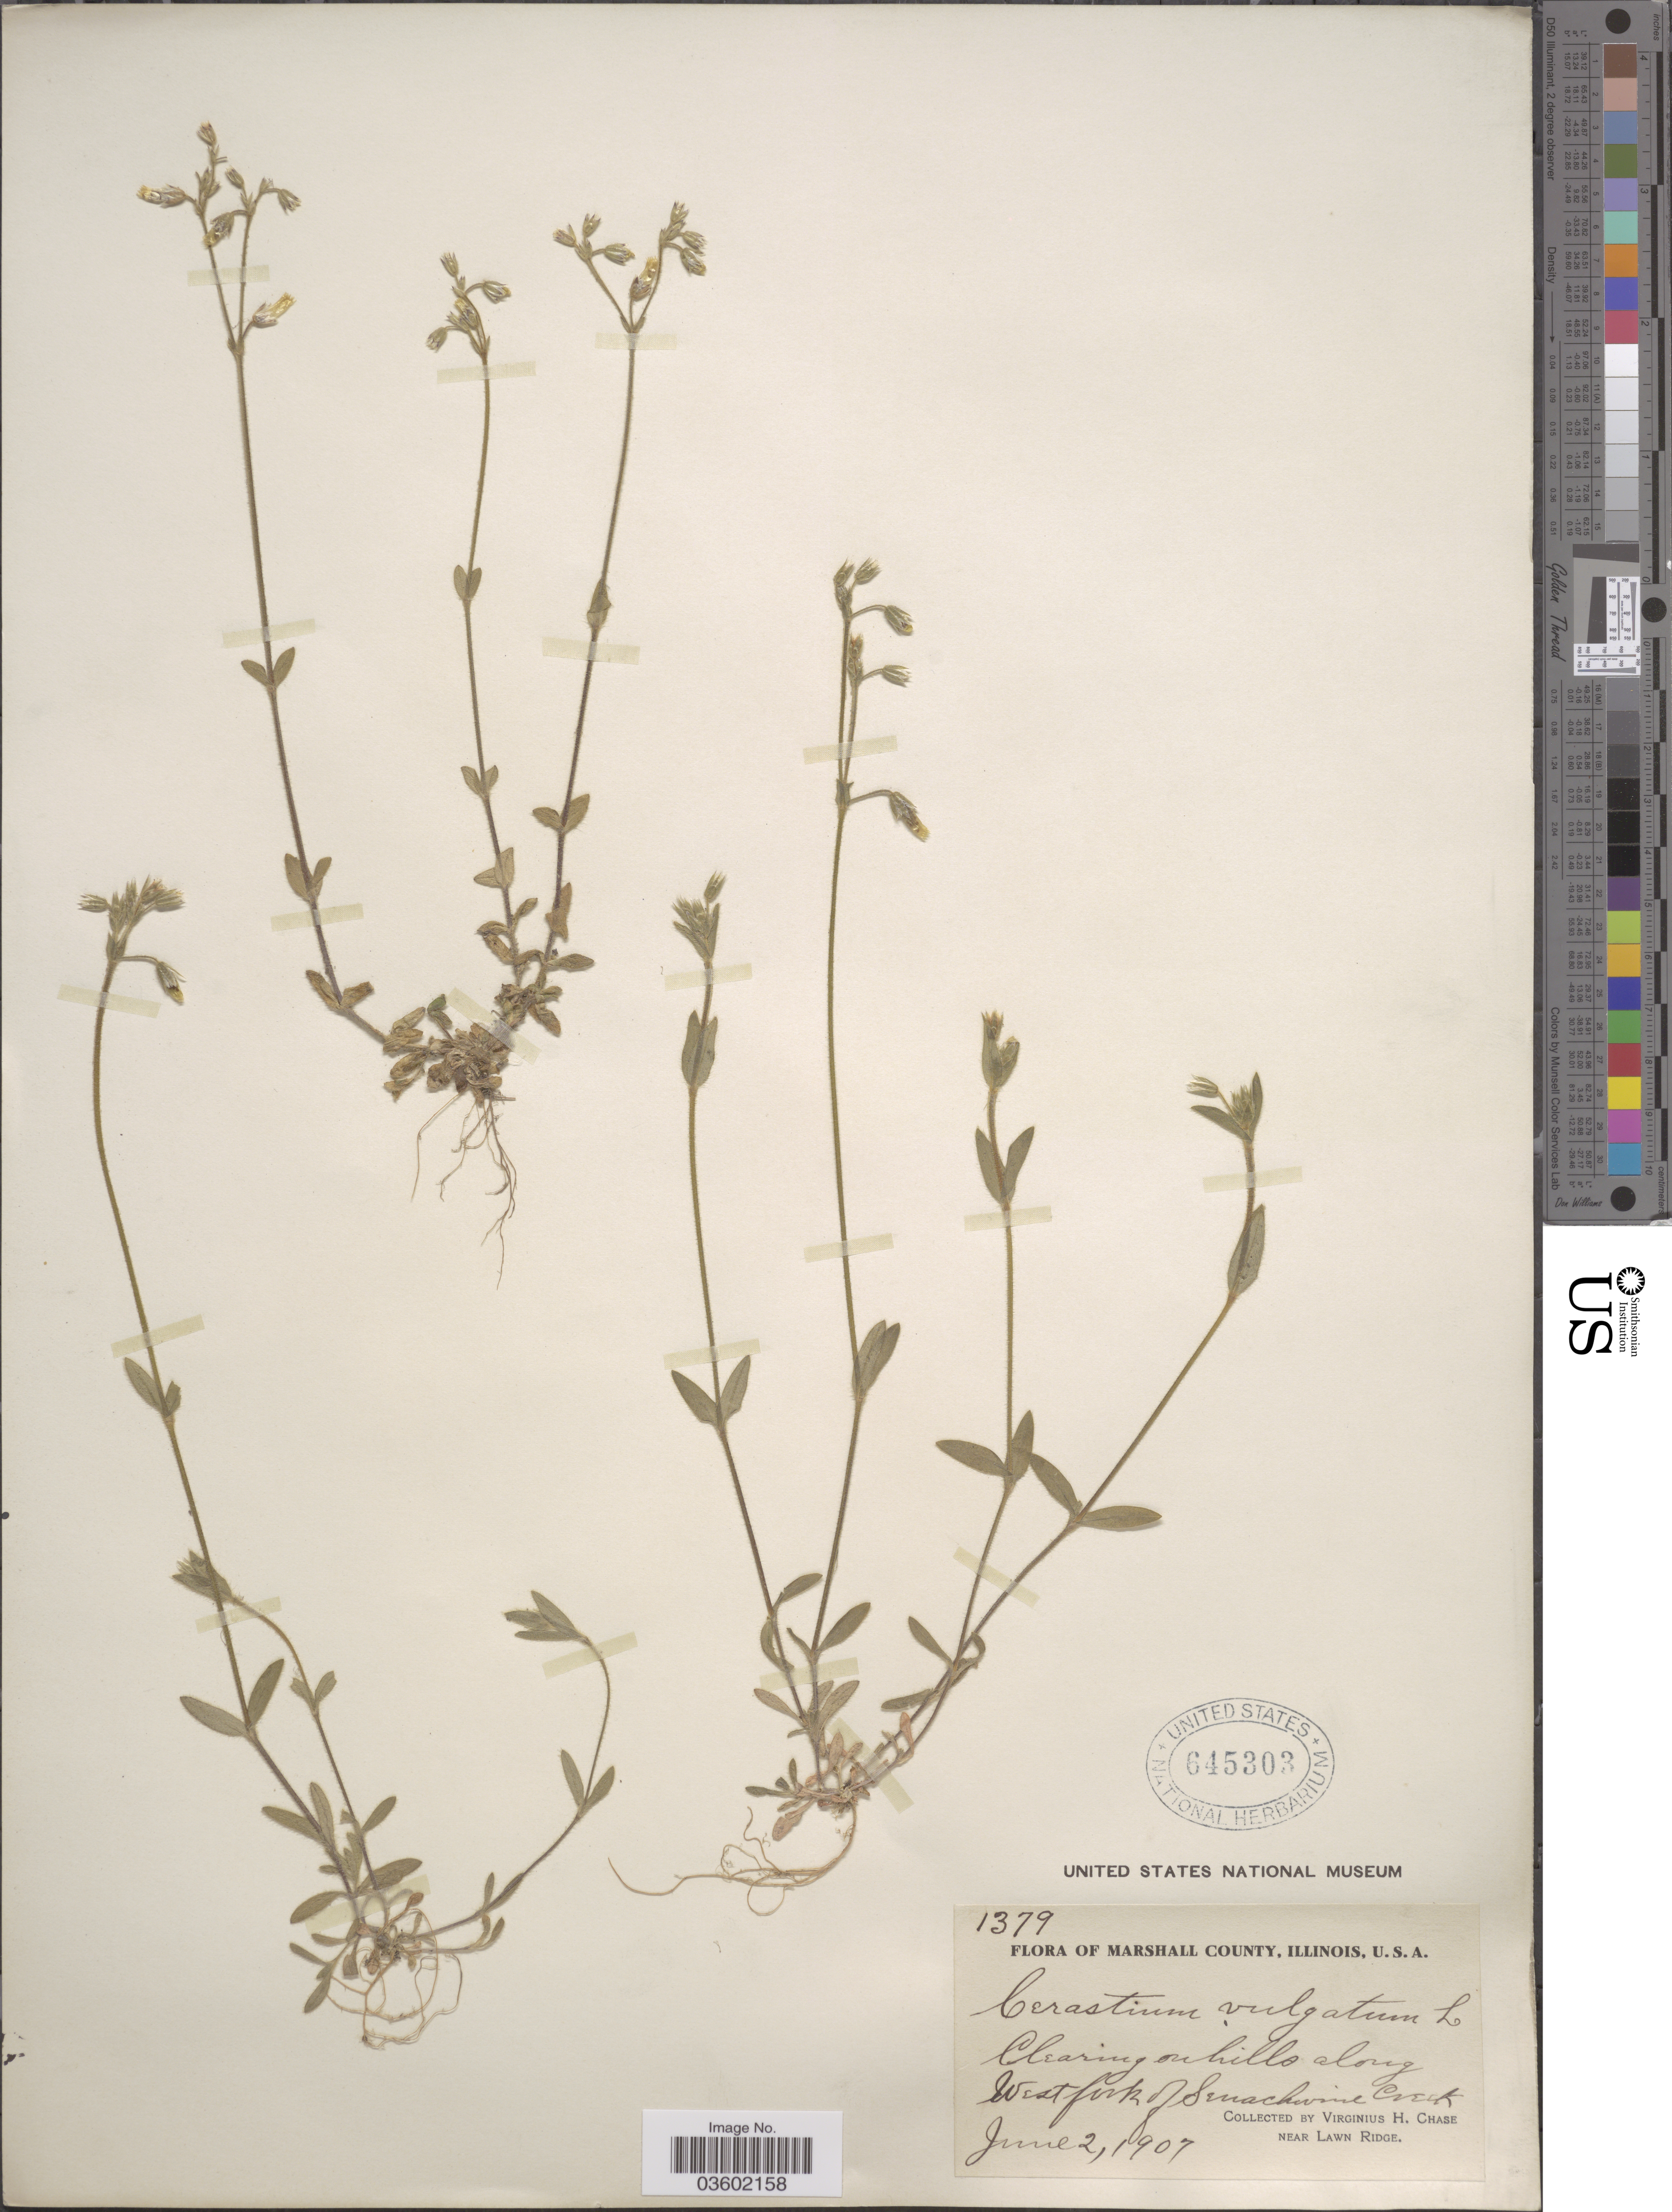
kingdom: Plantae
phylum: Tracheophyta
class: Magnoliopsida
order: Caryophyllales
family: Caryophyllaceae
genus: Cerastium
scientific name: Cerastium vulgatum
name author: L.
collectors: V. H. Chase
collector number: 1379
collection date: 1907-06-02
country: United States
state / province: Illinois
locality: Marshall County. Along West Fork of Senachwine Creek. Near Lawn Ridge.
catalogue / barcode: US 645303